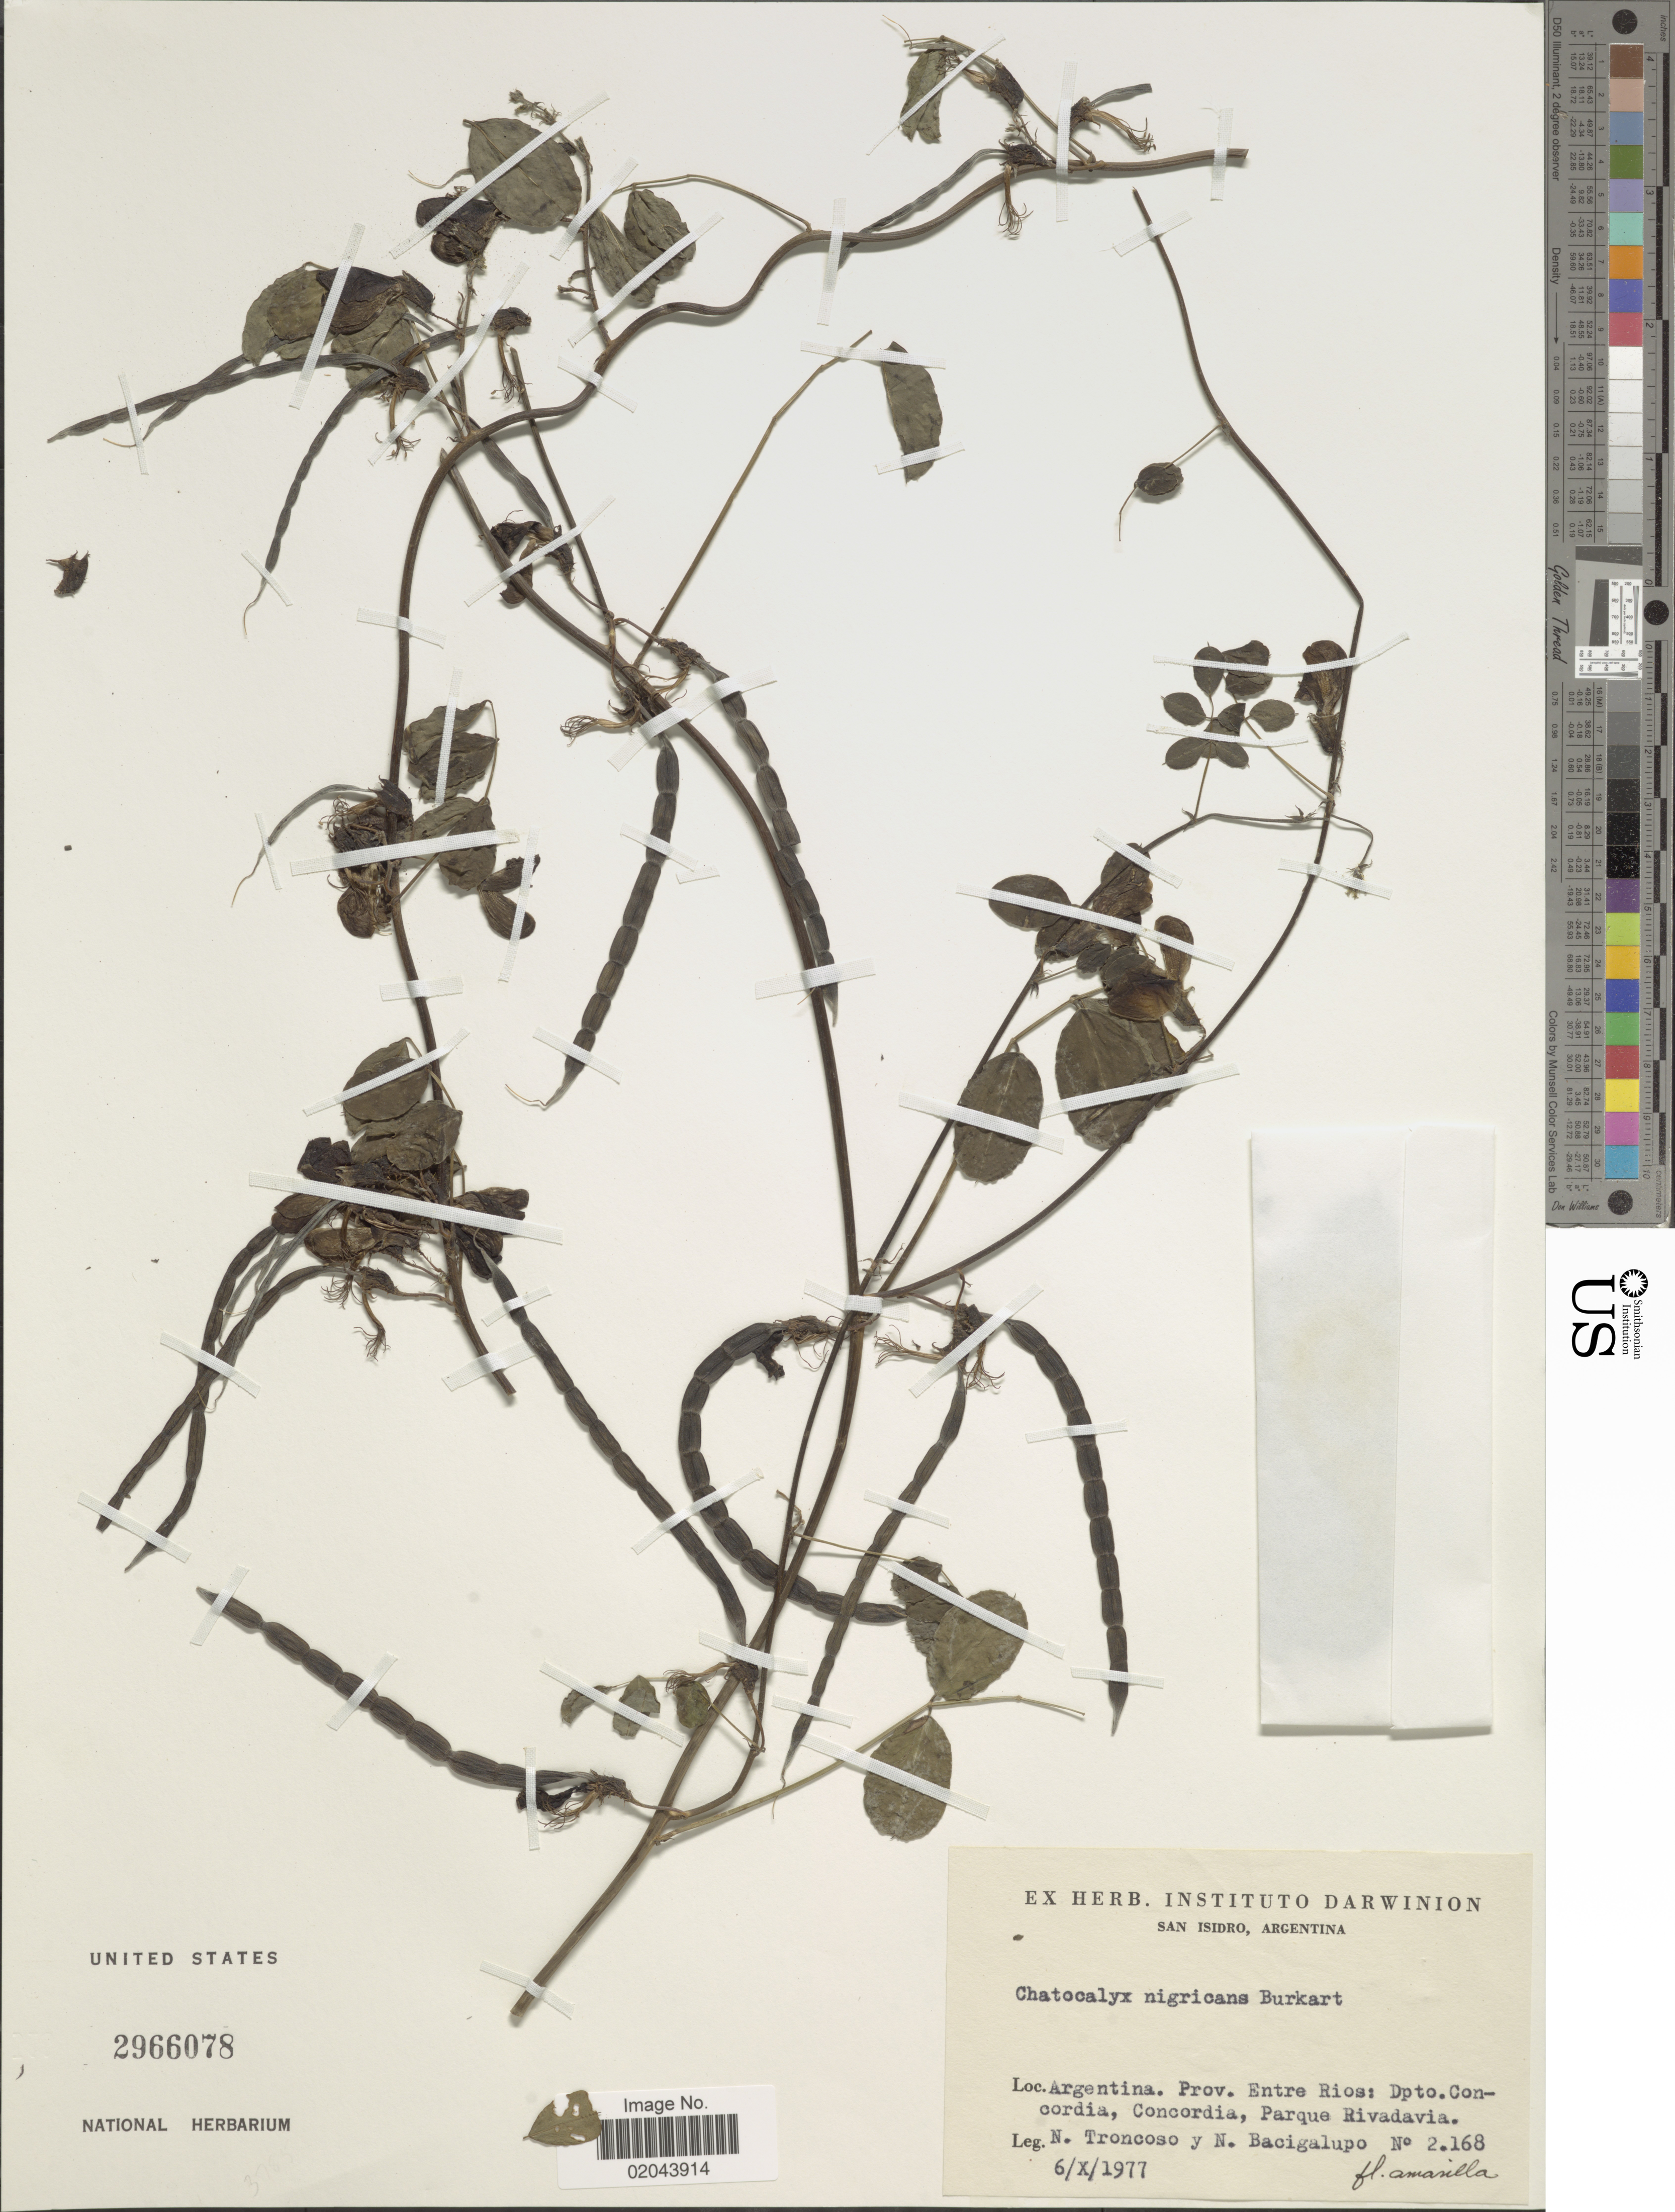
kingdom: Plantae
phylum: Tracheophyta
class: Magnoliopsida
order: Fabales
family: Fabaceae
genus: Chaetocalyx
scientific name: Chaetocalyx nigricans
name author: Burkart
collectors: N. Troncoso & N. M. Bacigalupo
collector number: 2168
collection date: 1977-10-02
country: Argentina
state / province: Entre Rios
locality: Dpto. Concordia, Concordia, Parque Rivadavia.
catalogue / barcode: US 2966078